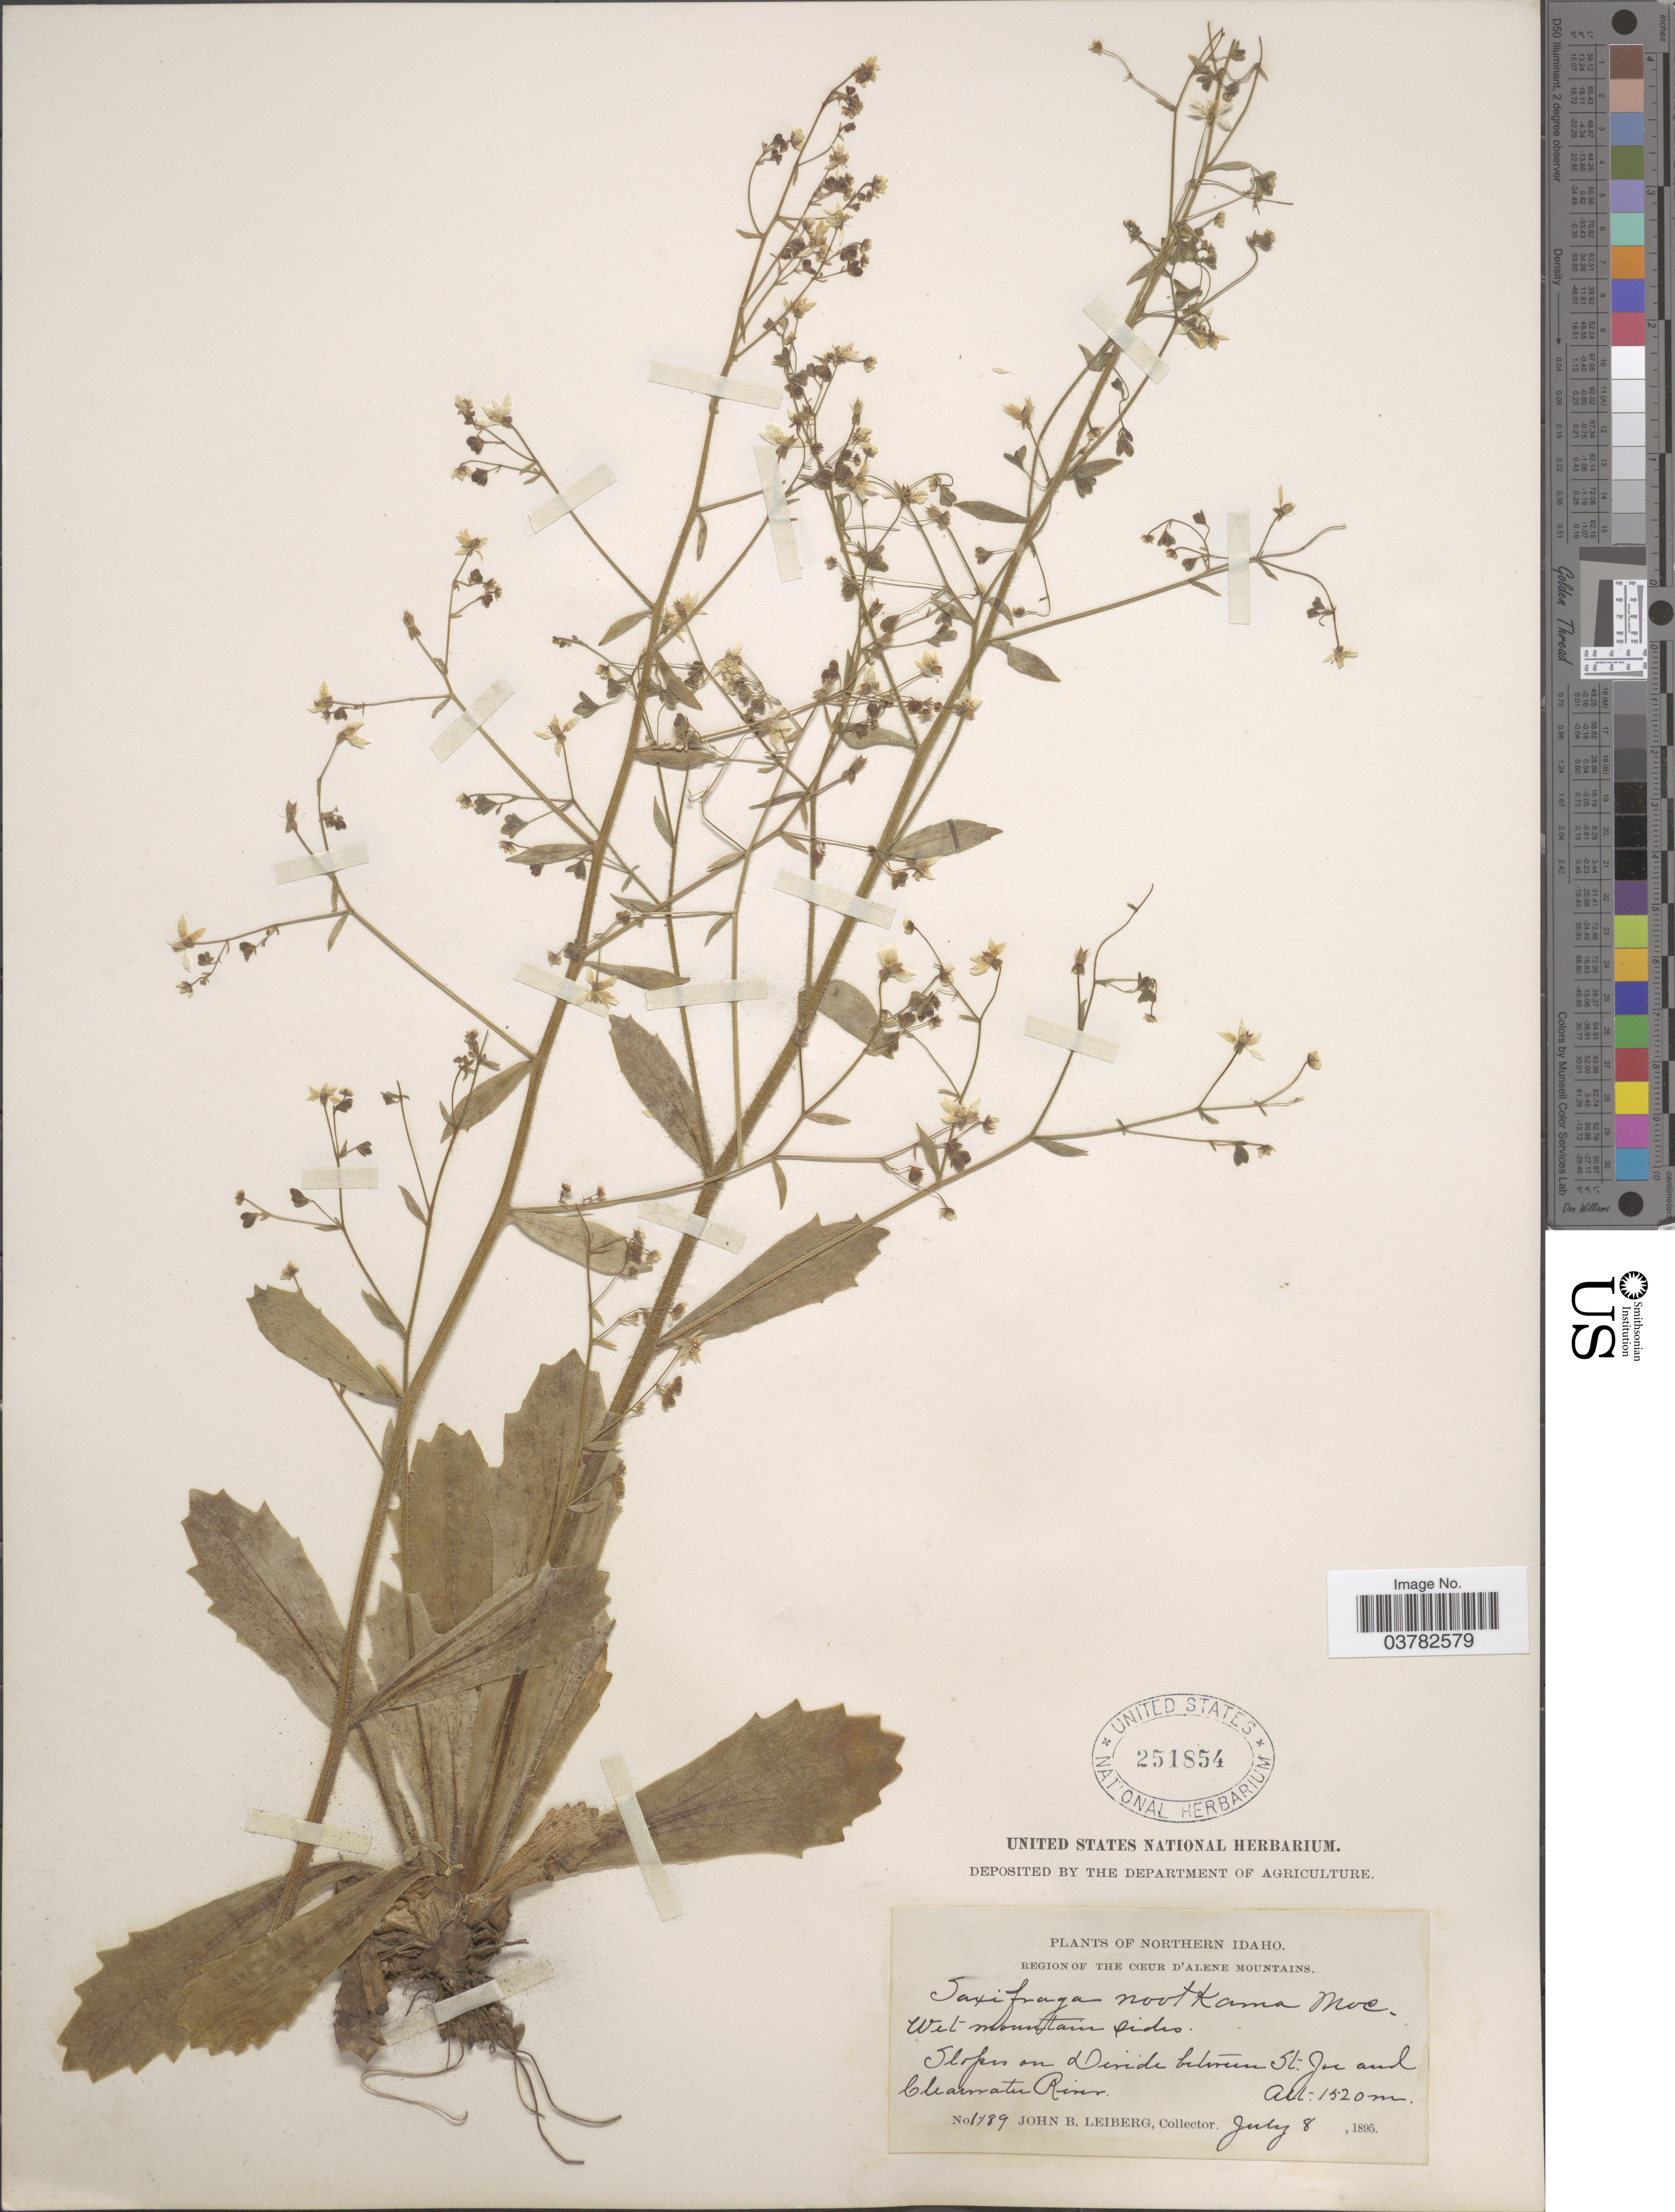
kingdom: Plantae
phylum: Tracheophyta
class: Magnoliopsida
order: Saxifragales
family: Saxifragaceae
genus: Micranthes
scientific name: Micranthes stellaris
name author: (L.) Galasso et al.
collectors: J. B. Leiberg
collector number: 1189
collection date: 1895-07-08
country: United States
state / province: Idaho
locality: Northern Idaho. Region of the Cœur d'Alene Mountains. Slopes on Divide between St. Joe and Clearwater River.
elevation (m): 1520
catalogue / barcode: US 251854